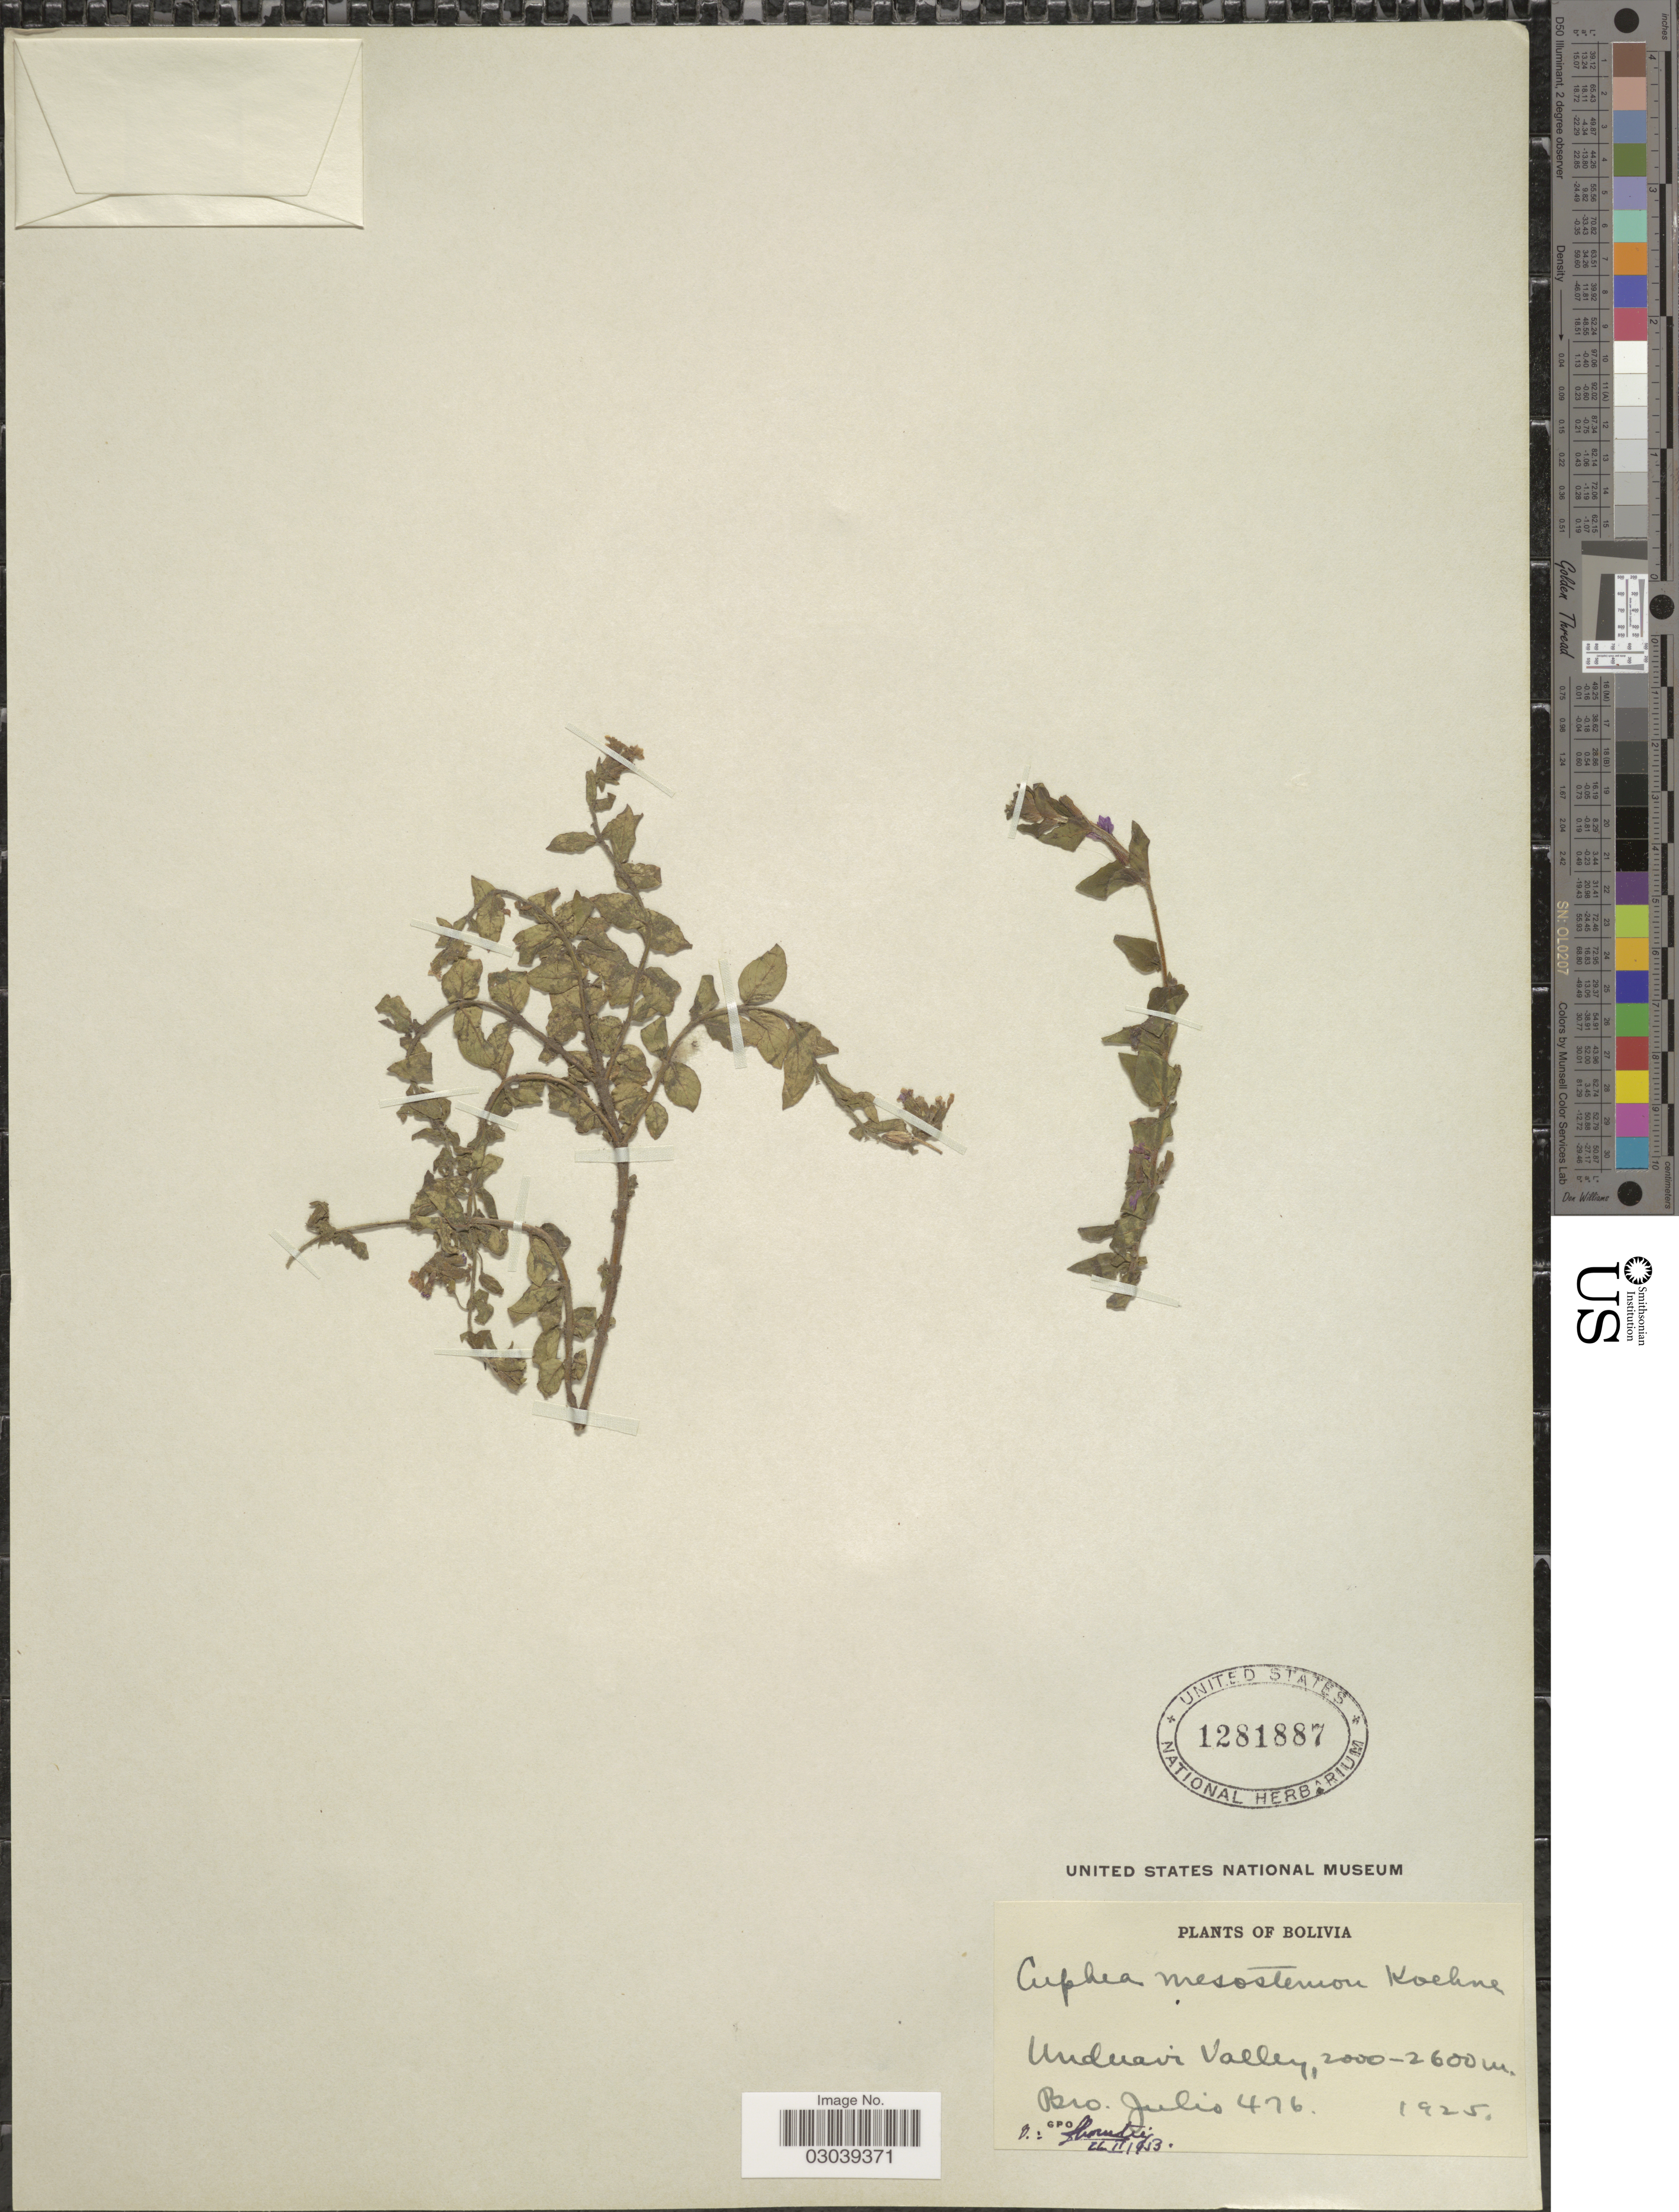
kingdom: Plantae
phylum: Tracheophyta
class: Magnoliopsida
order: Myrtales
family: Lythraceae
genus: Cuphea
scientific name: Cuphea calophylla subsp. mesostemon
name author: (Koehne) Lourteig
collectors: Bro. Julio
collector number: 476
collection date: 1925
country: Bolivia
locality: Unduavi Valley.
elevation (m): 2000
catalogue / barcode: US 1281887